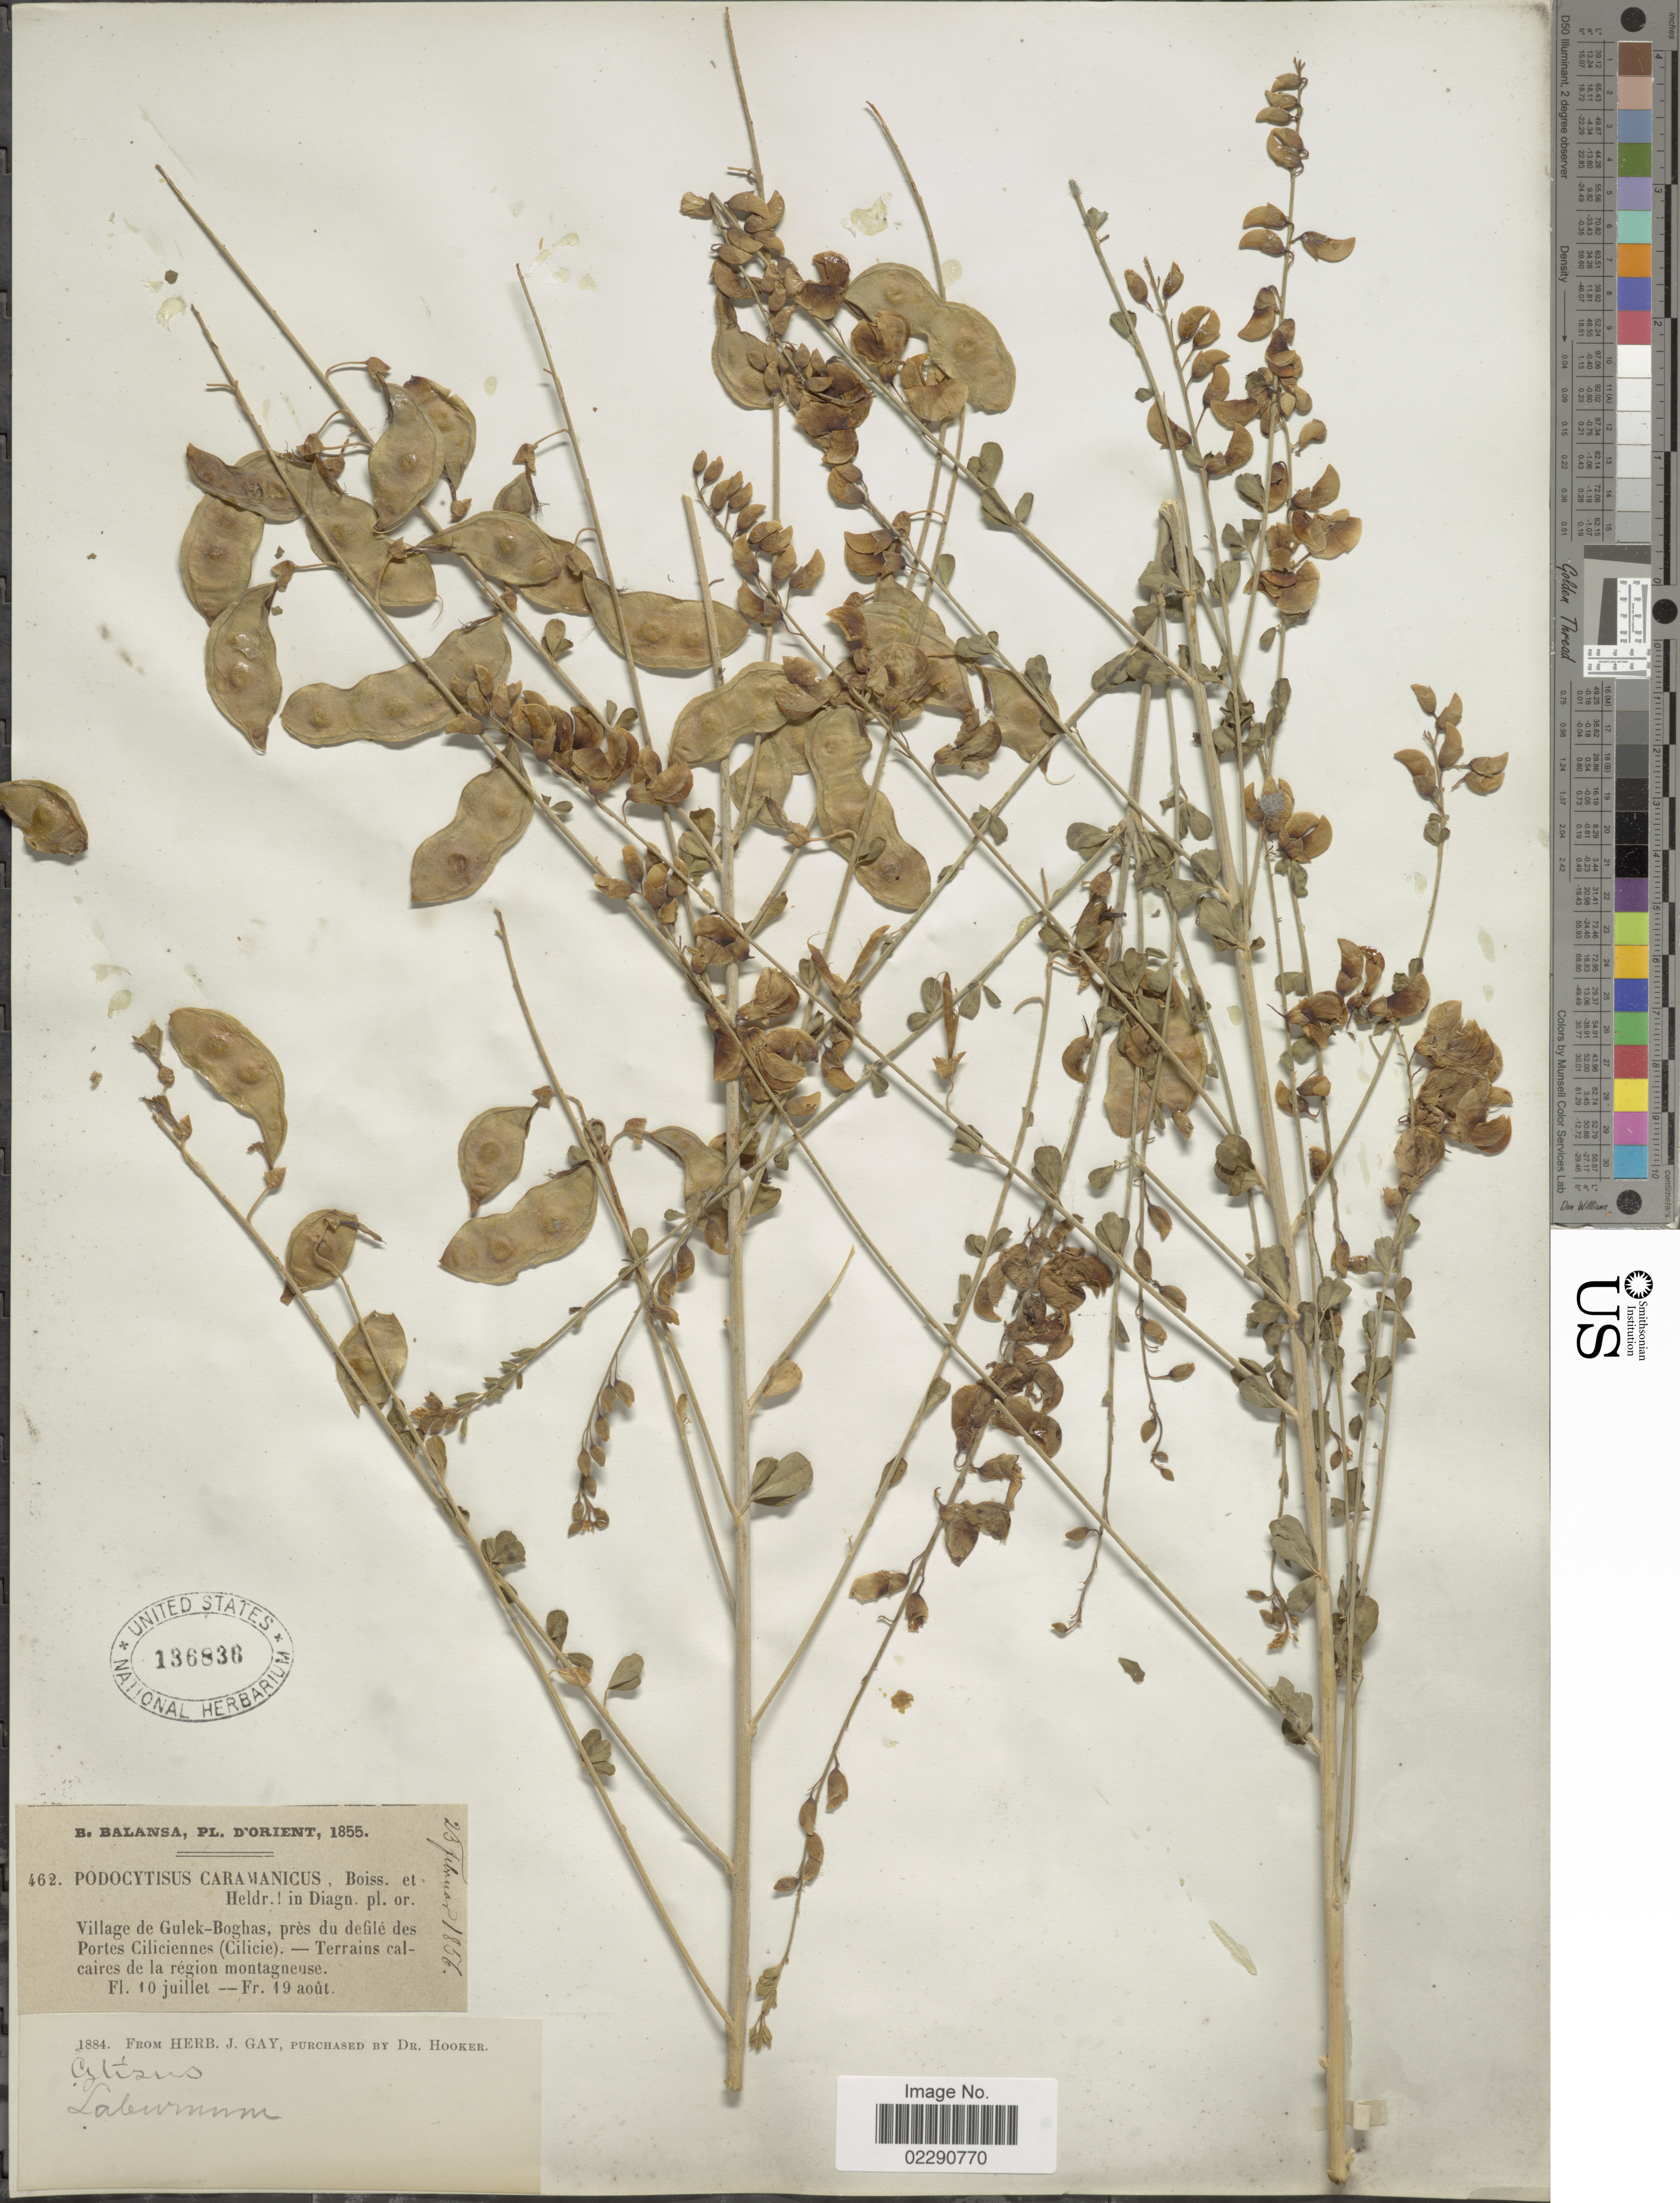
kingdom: Plantae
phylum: Tracheophyta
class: Magnoliopsida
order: Fabales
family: Fabaceae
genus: Podocytisus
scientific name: Podocytisus caramanicus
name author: Boiss. & Heldr.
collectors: B. Balansa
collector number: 462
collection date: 1855-07-10/1855-08-19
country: Turkey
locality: Orient, Village de Gulek-Boghas, Portes Ciliciennes (Cilicie)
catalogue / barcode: US 136836